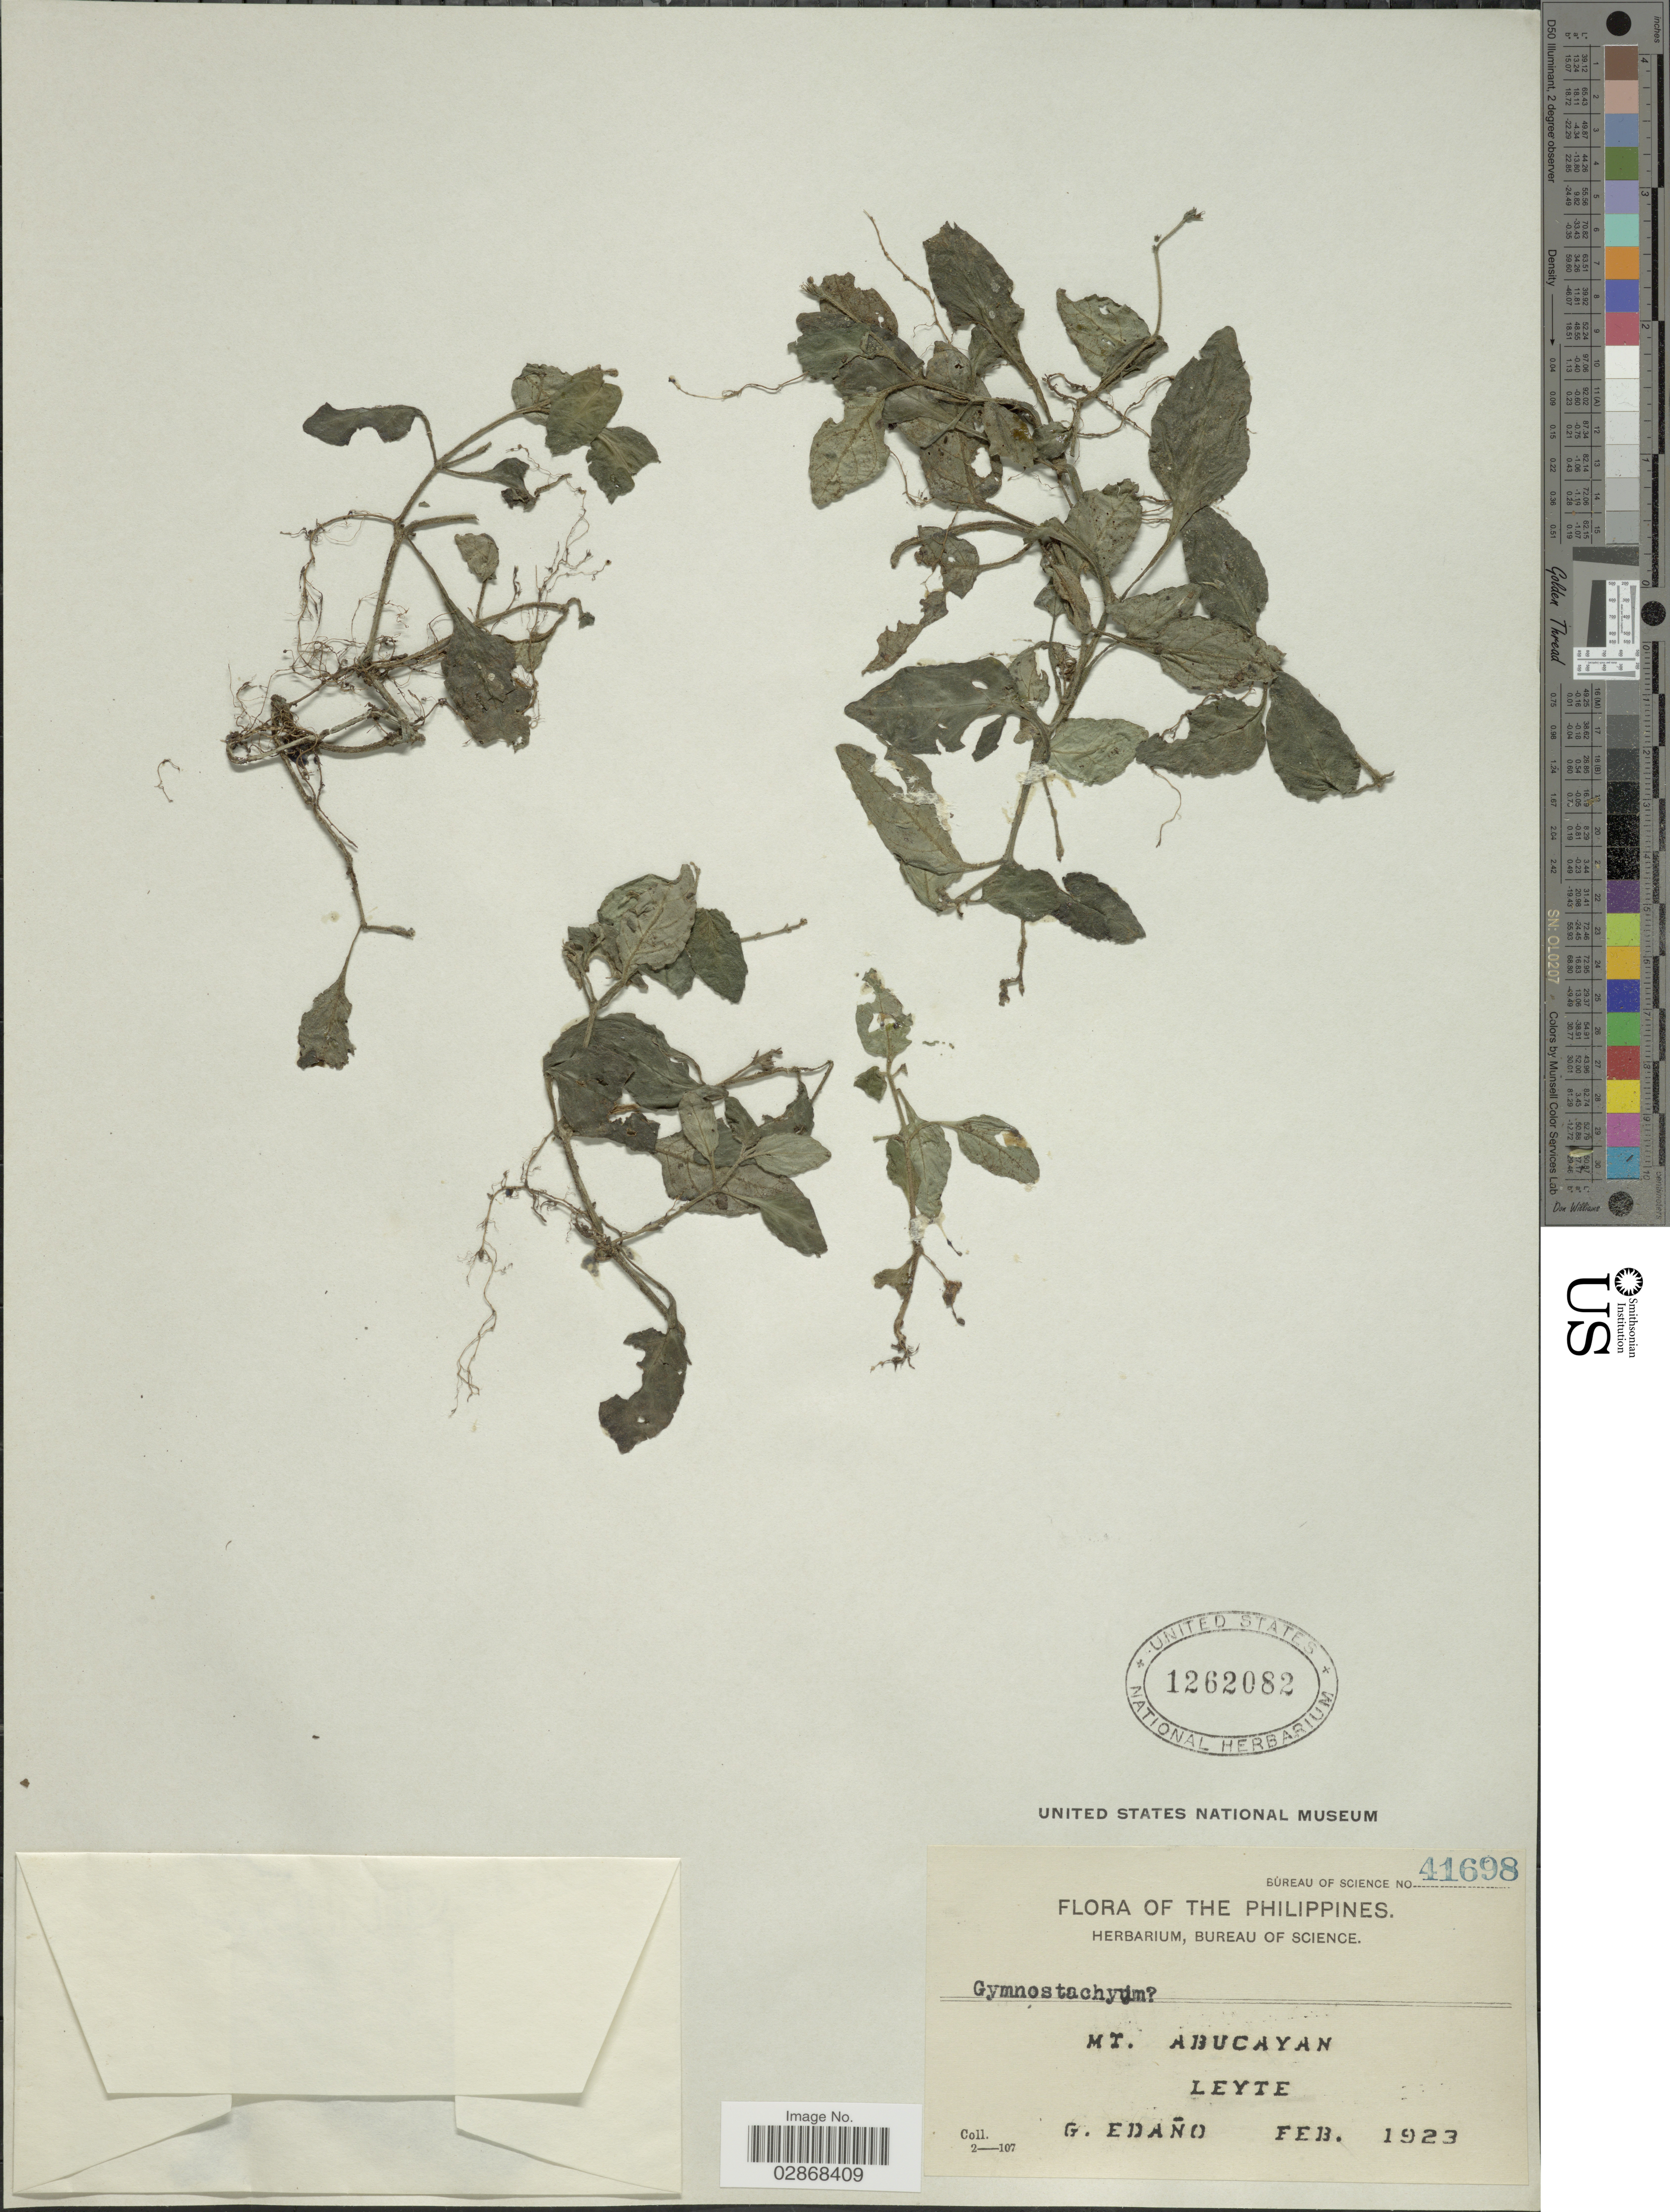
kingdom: Plantae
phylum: Tracheophyta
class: Magnoliopsida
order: Lamiales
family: Acanthaceae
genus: Gymnostachyum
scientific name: Gymnostachyum sp.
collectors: G. Edaño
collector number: Bureau of Science 41698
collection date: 1923-02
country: Philippines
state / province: Eastern Visayas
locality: Mt. Abucayan. Leyte.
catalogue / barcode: US 1262082